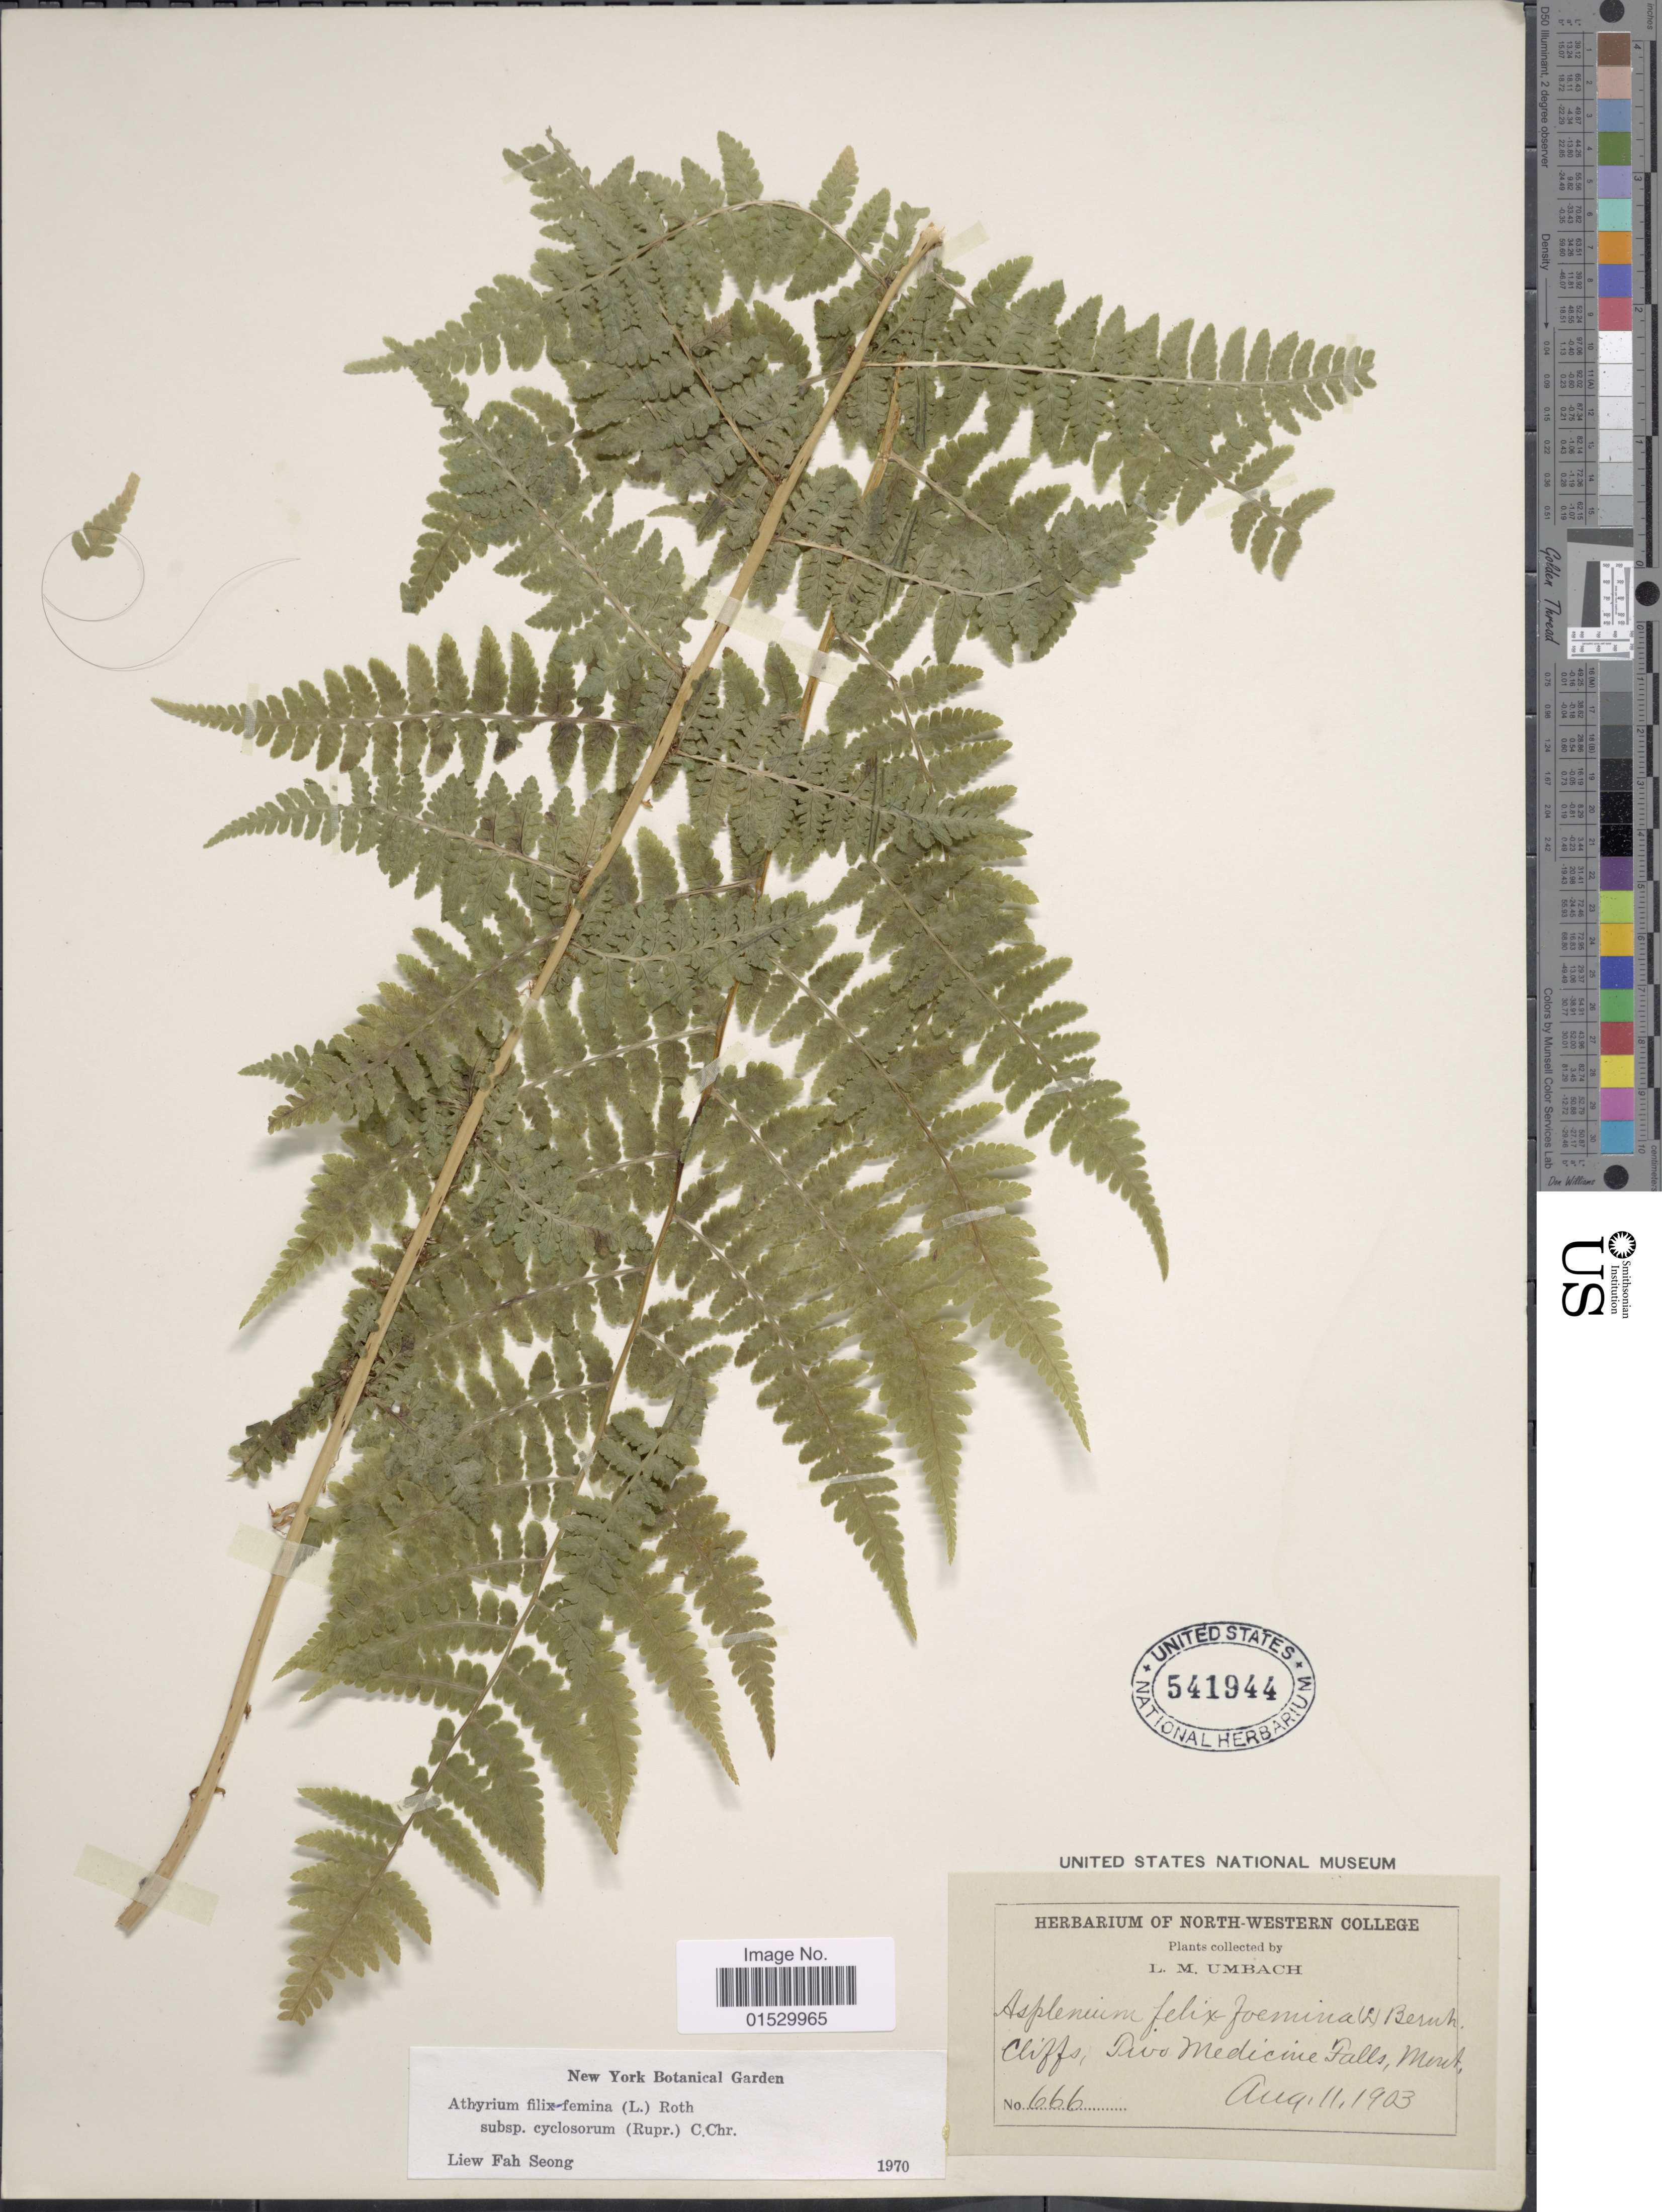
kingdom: Plantae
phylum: Tracheophyta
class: Polypodiopsida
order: Polypodiales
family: Athyriaceae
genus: Athyrium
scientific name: Athyrium filix-femina subsp. cyclosorum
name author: (Rupr.) C. Chr.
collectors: L. M. Umbach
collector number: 666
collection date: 1903-08-11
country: United States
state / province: Montana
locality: Cliffs, Dico Medicine Falls,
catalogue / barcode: US 541944